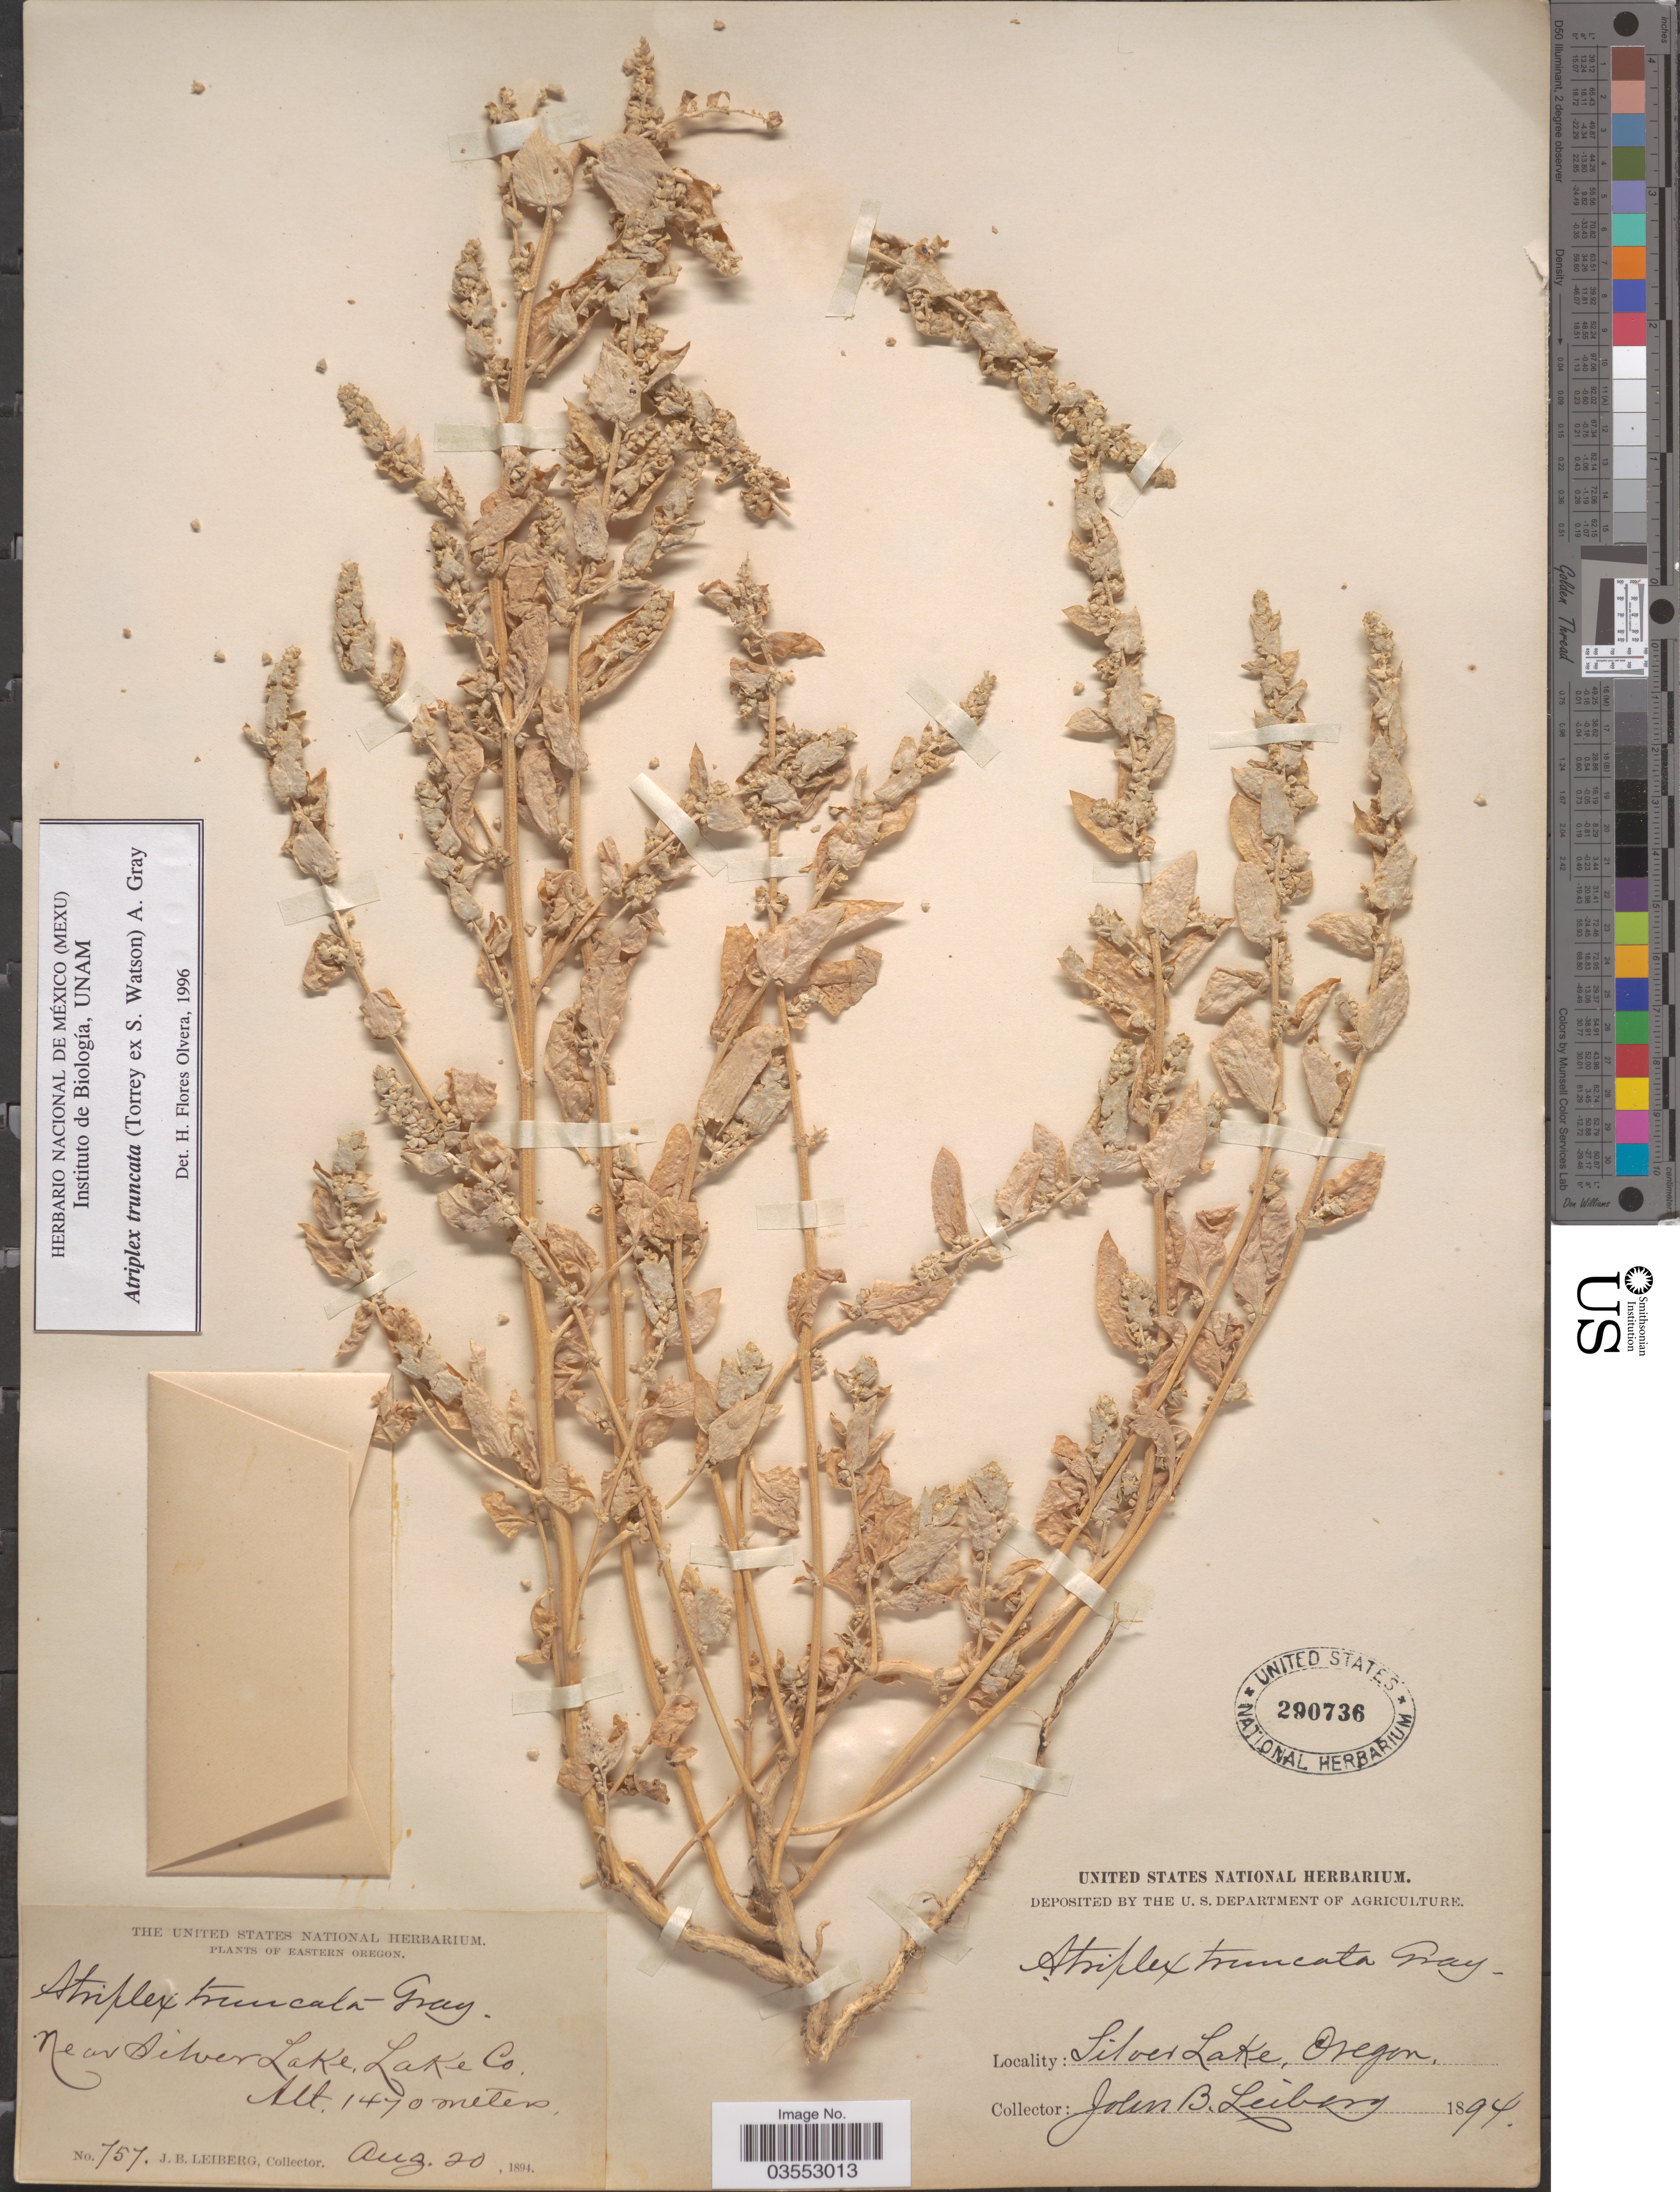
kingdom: Plantae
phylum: Tracheophyta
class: Magnoliopsida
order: Caryophyllales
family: Amaranthaceae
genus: Atriplex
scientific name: Atriplex truncata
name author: (Torr. ex S. Watson) A. Gray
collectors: J. B. Leiberg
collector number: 757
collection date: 1894-08-20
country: United States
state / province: Oregon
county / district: Lake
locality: Eastern Oregon. Near Silver Lake, Lake Co. Silver Lake.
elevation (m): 1470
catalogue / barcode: US 290736